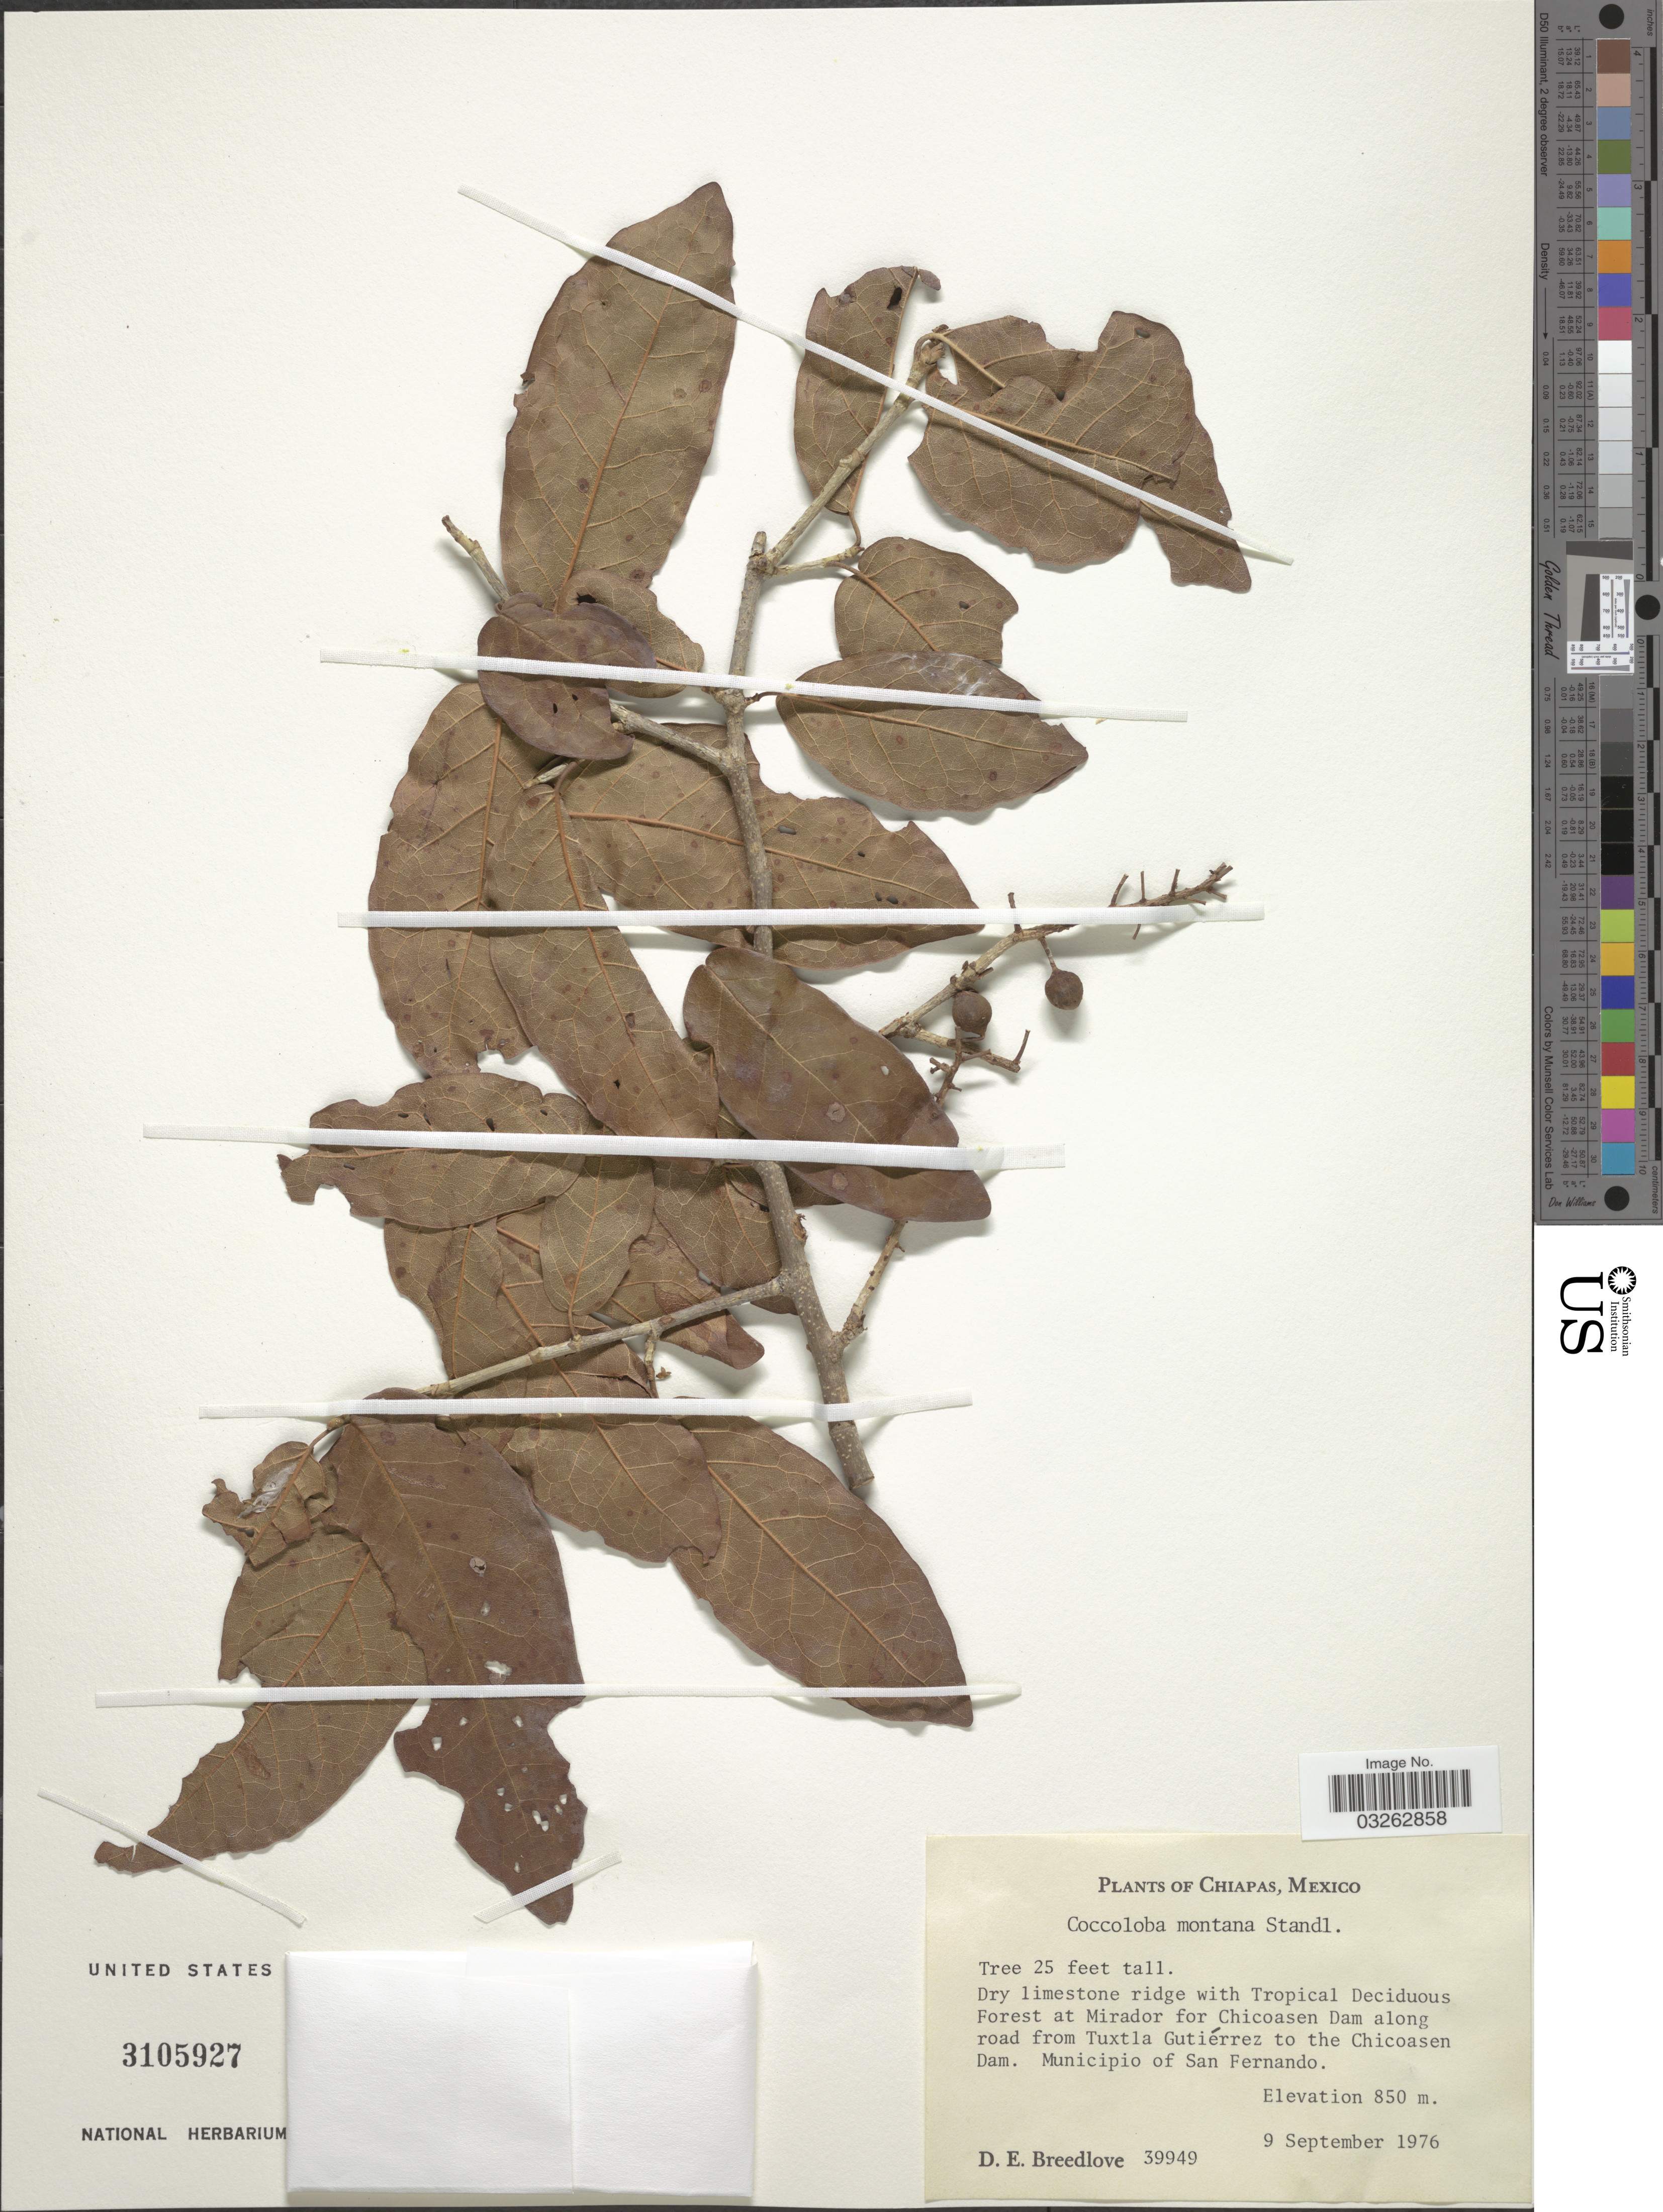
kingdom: Plantae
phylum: Tracheophyta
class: Magnoliopsida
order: Caryophyllales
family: Polygonaceae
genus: Coccoloba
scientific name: Coccoloba montana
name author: Standl.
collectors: D. E. Breedlove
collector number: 39949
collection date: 1976-09-09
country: Mexico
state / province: Chiapas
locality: Dry limestone ridge with Tropical Deciduous Forest at Mirador for Chicoasen Dam along road from Tuxtla Gutiérrez to the Chicoasen Dam. Municipio of San Fernando.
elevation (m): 850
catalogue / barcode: US 3105927